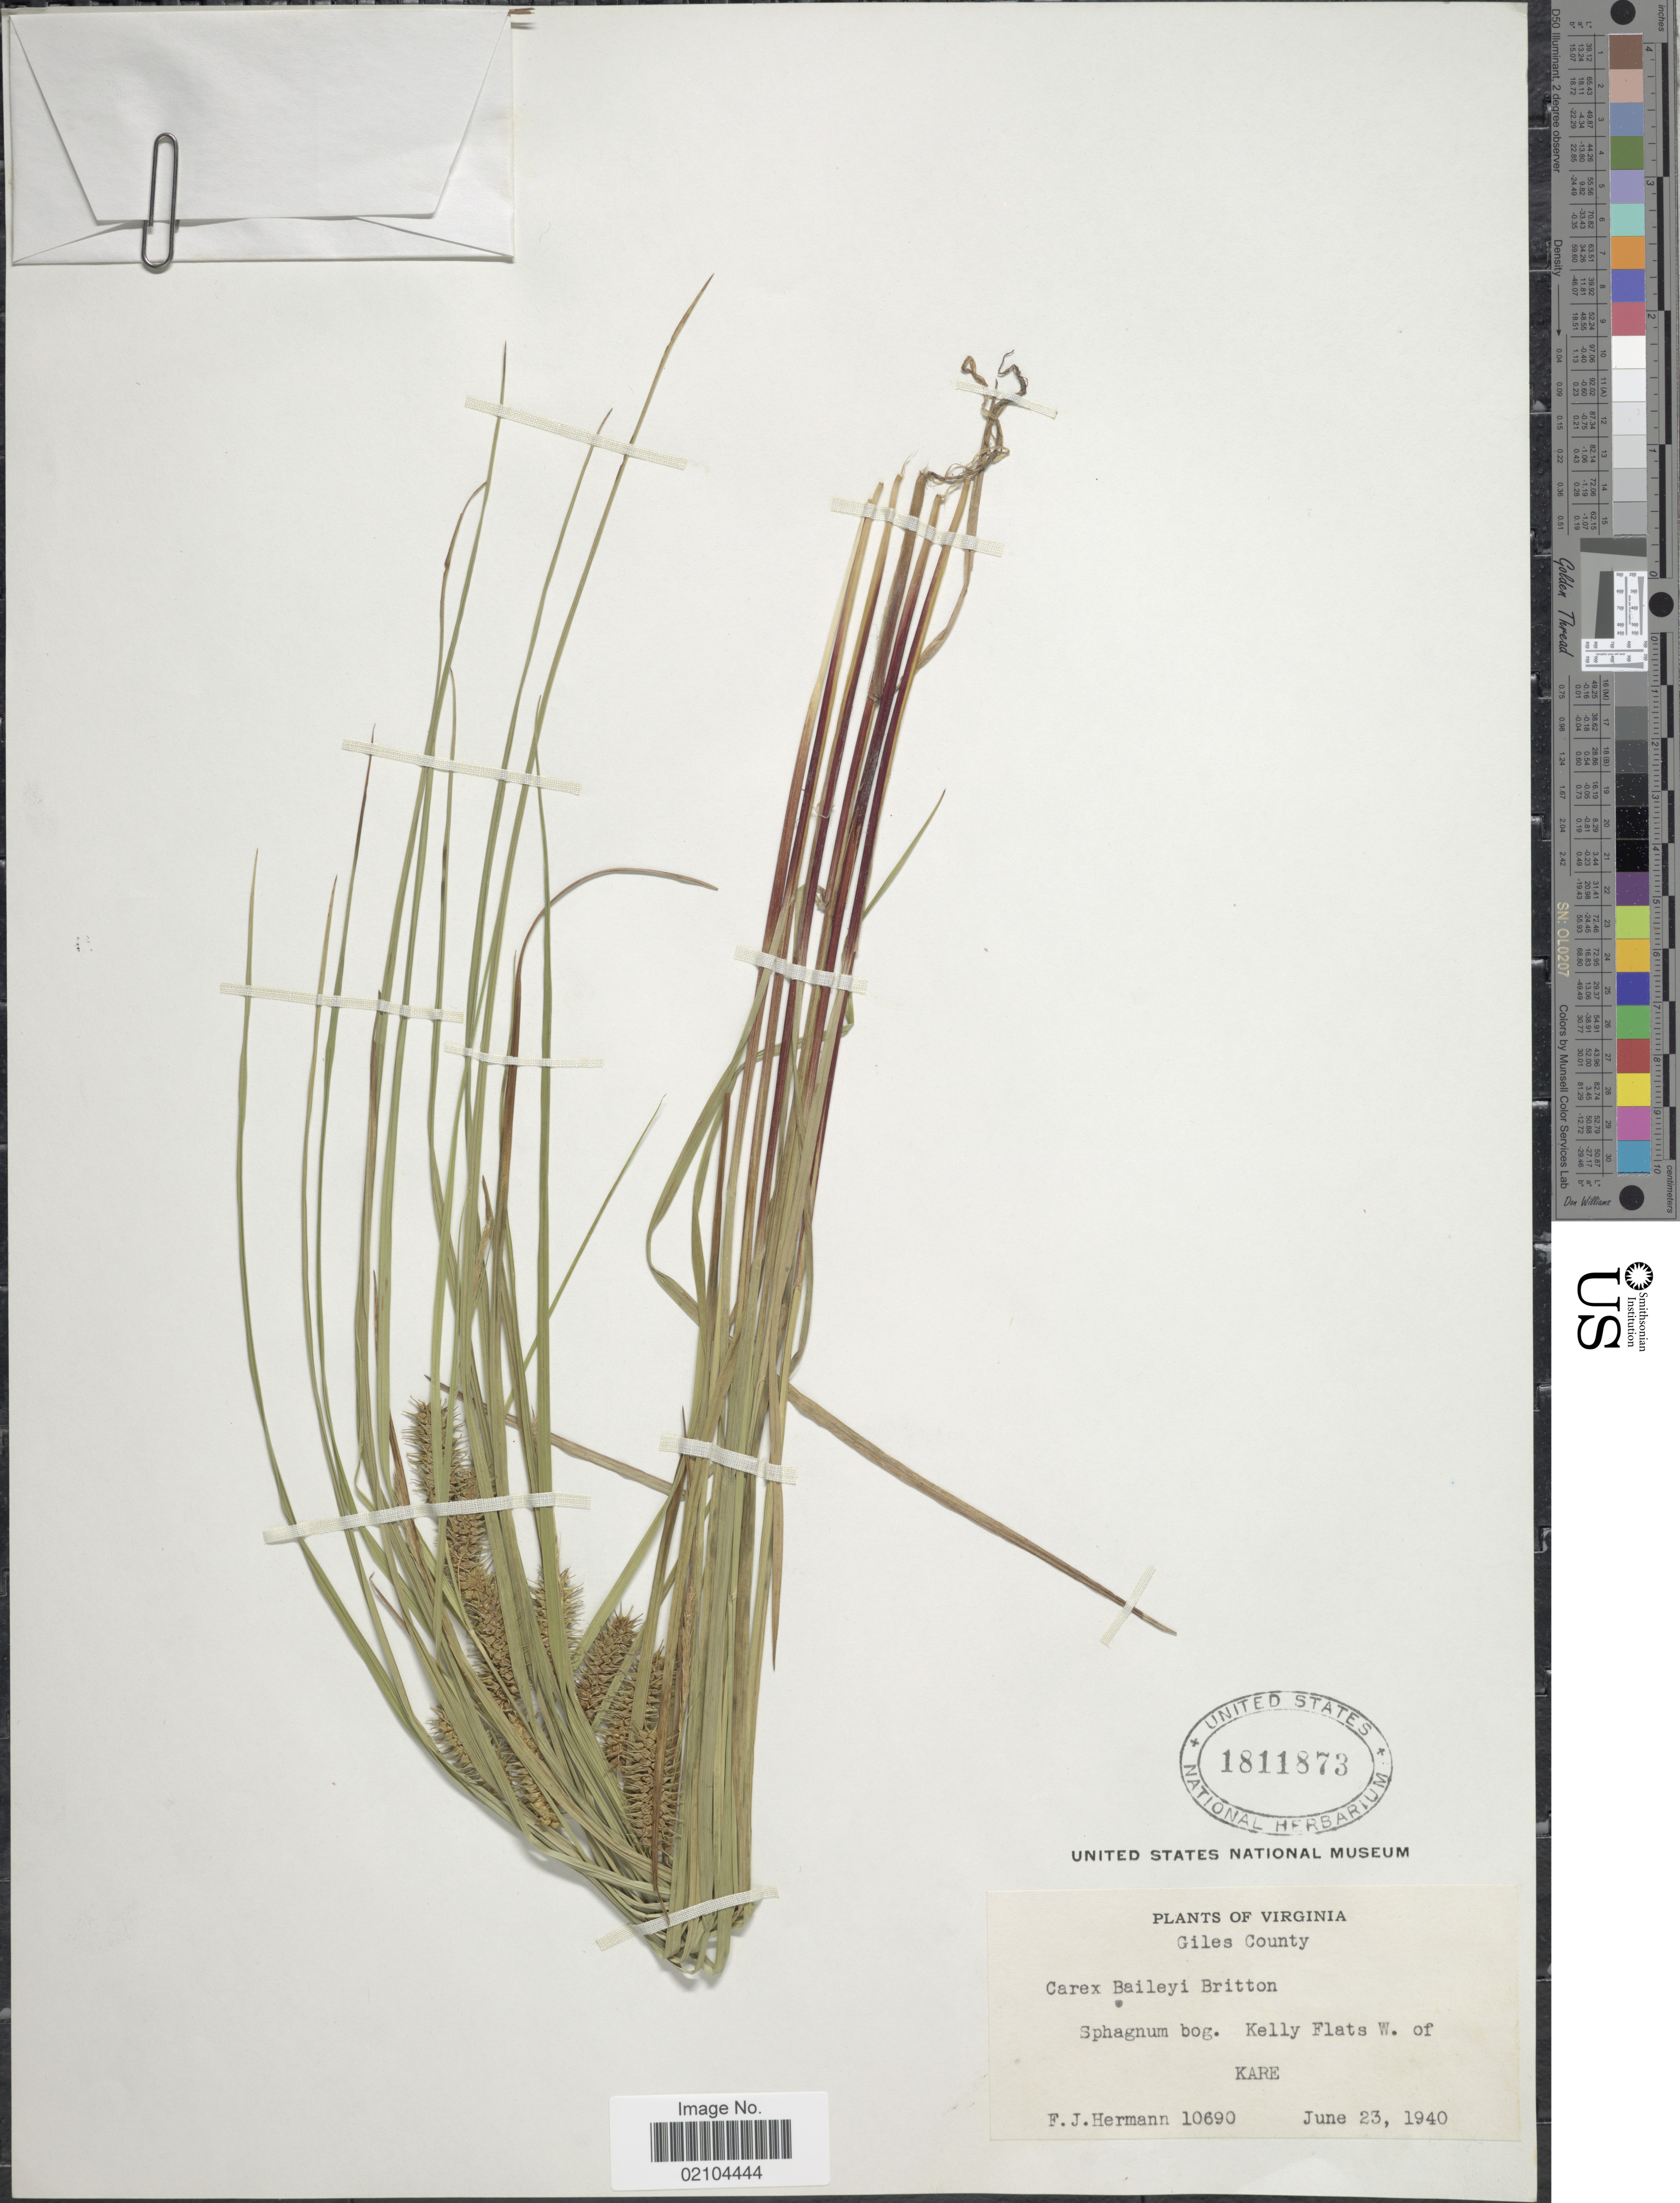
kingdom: Plantae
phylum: Tracheophyta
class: Liliopsida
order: Poales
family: Cyperaceae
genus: Carex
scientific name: Carex baileyi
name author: Britton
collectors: F. J. Hermann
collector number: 10690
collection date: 1940-06-23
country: United States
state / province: Virginia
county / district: Giles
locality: Kelly Flats W. of Kare.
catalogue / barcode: US 1811873